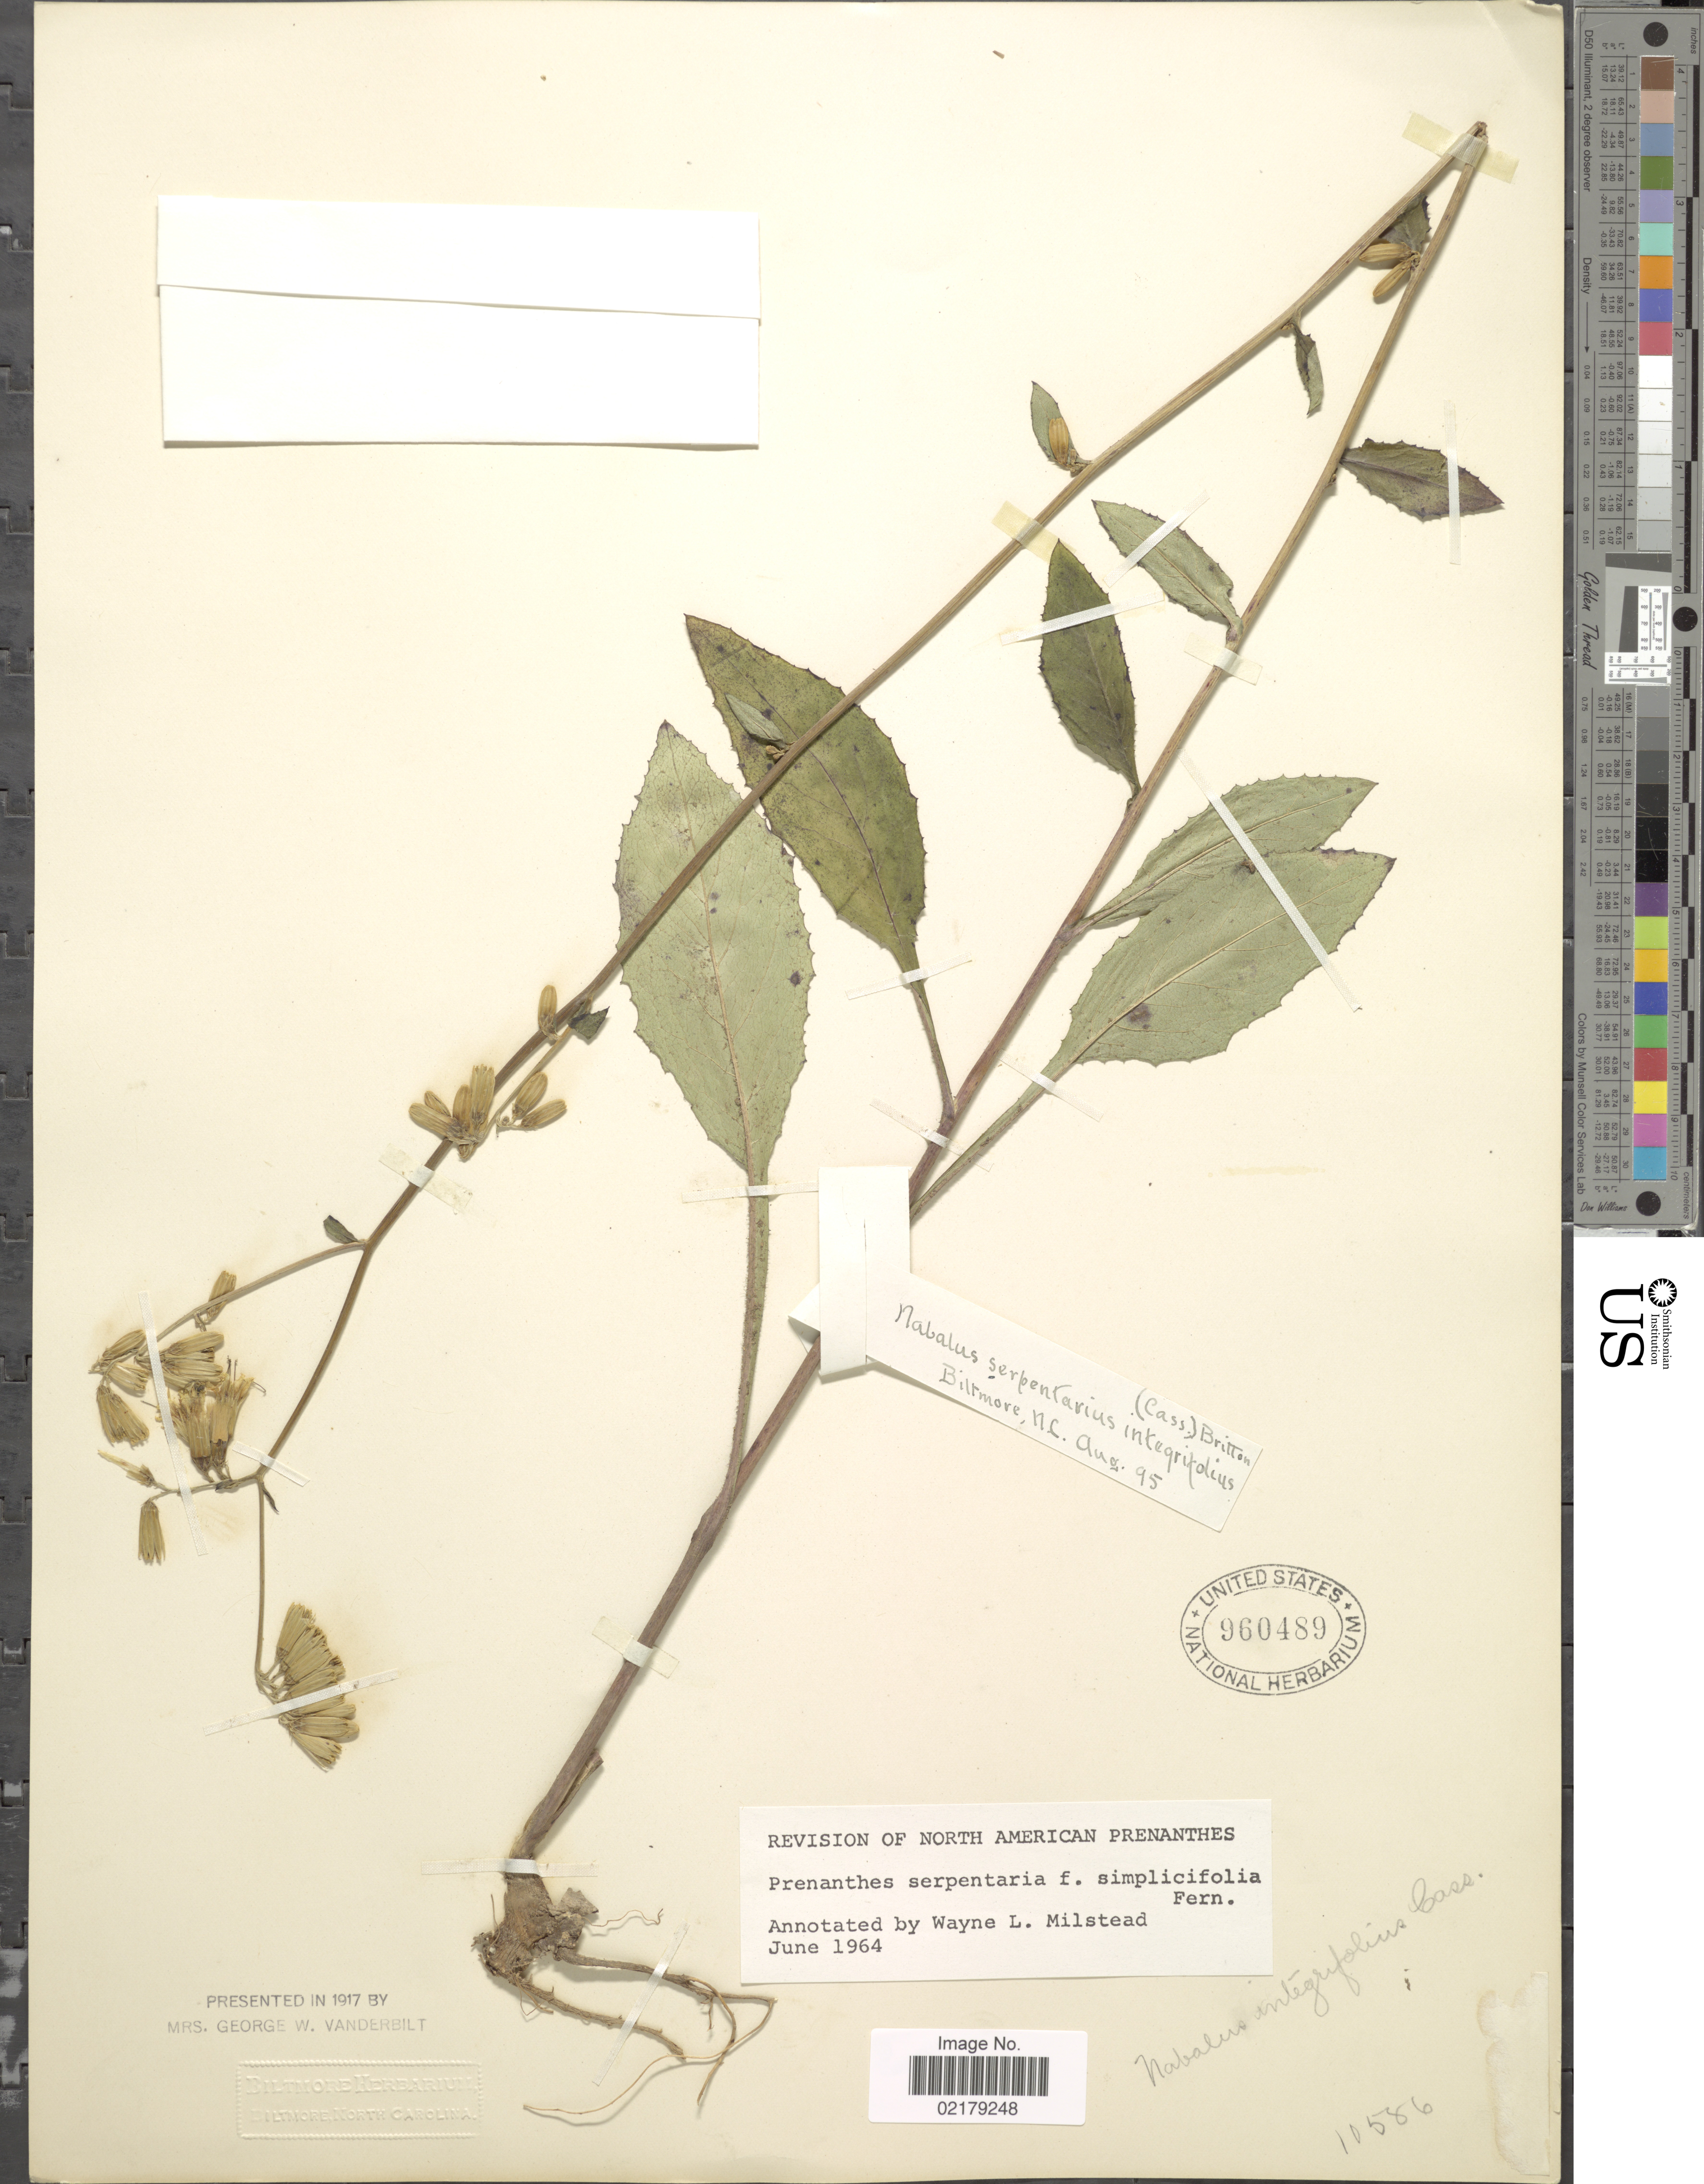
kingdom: Plantae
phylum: Tracheophyta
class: Magnoliopsida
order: Asterales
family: Asteraceae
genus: Nabalus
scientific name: Nabalus serpentarius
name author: (Pursh) Hook.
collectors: G. Vanderbilt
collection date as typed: Transcribed d/m/y: /8/95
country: United States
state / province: North Carolina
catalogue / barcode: US 960489